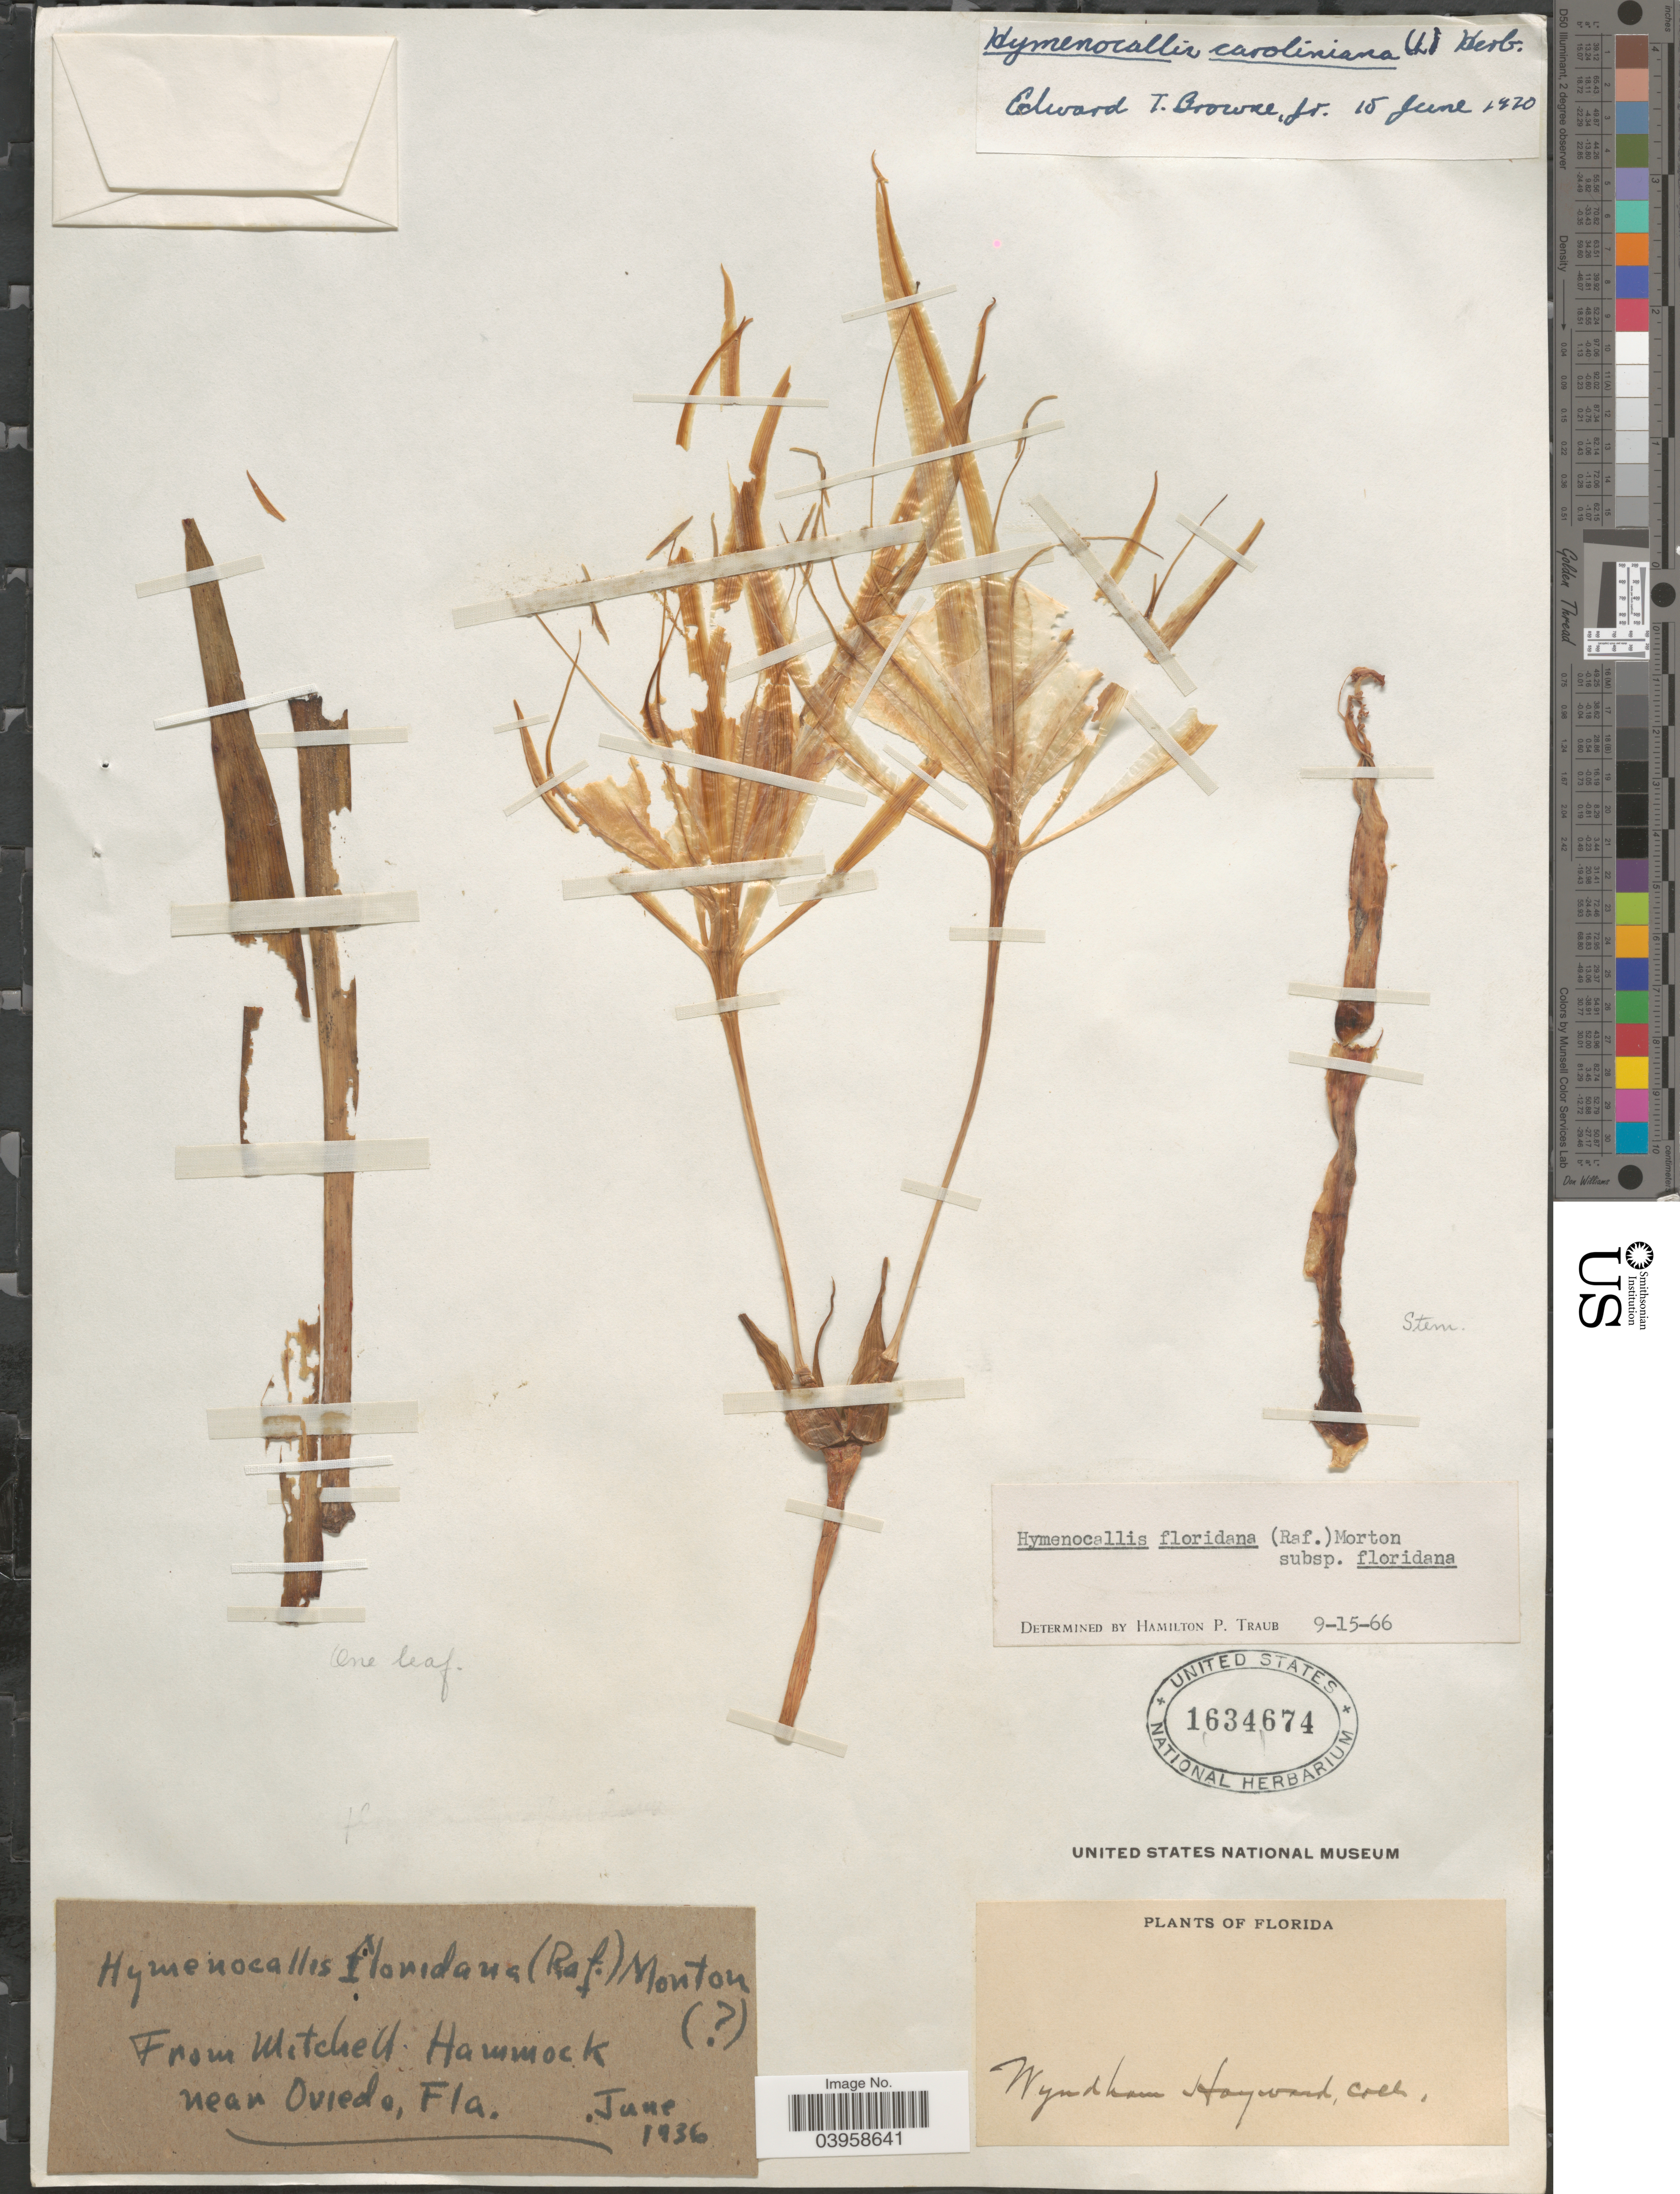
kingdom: Plantae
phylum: Tracheophyta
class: Liliopsida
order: Asparagales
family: Amaryllidaceae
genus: Hymenocallis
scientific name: Hymenocallis caroliniana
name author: (L.) Herb.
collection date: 1936-06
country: United States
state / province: Florida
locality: Mitchell Hammock near Oviedo.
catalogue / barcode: US 1634674